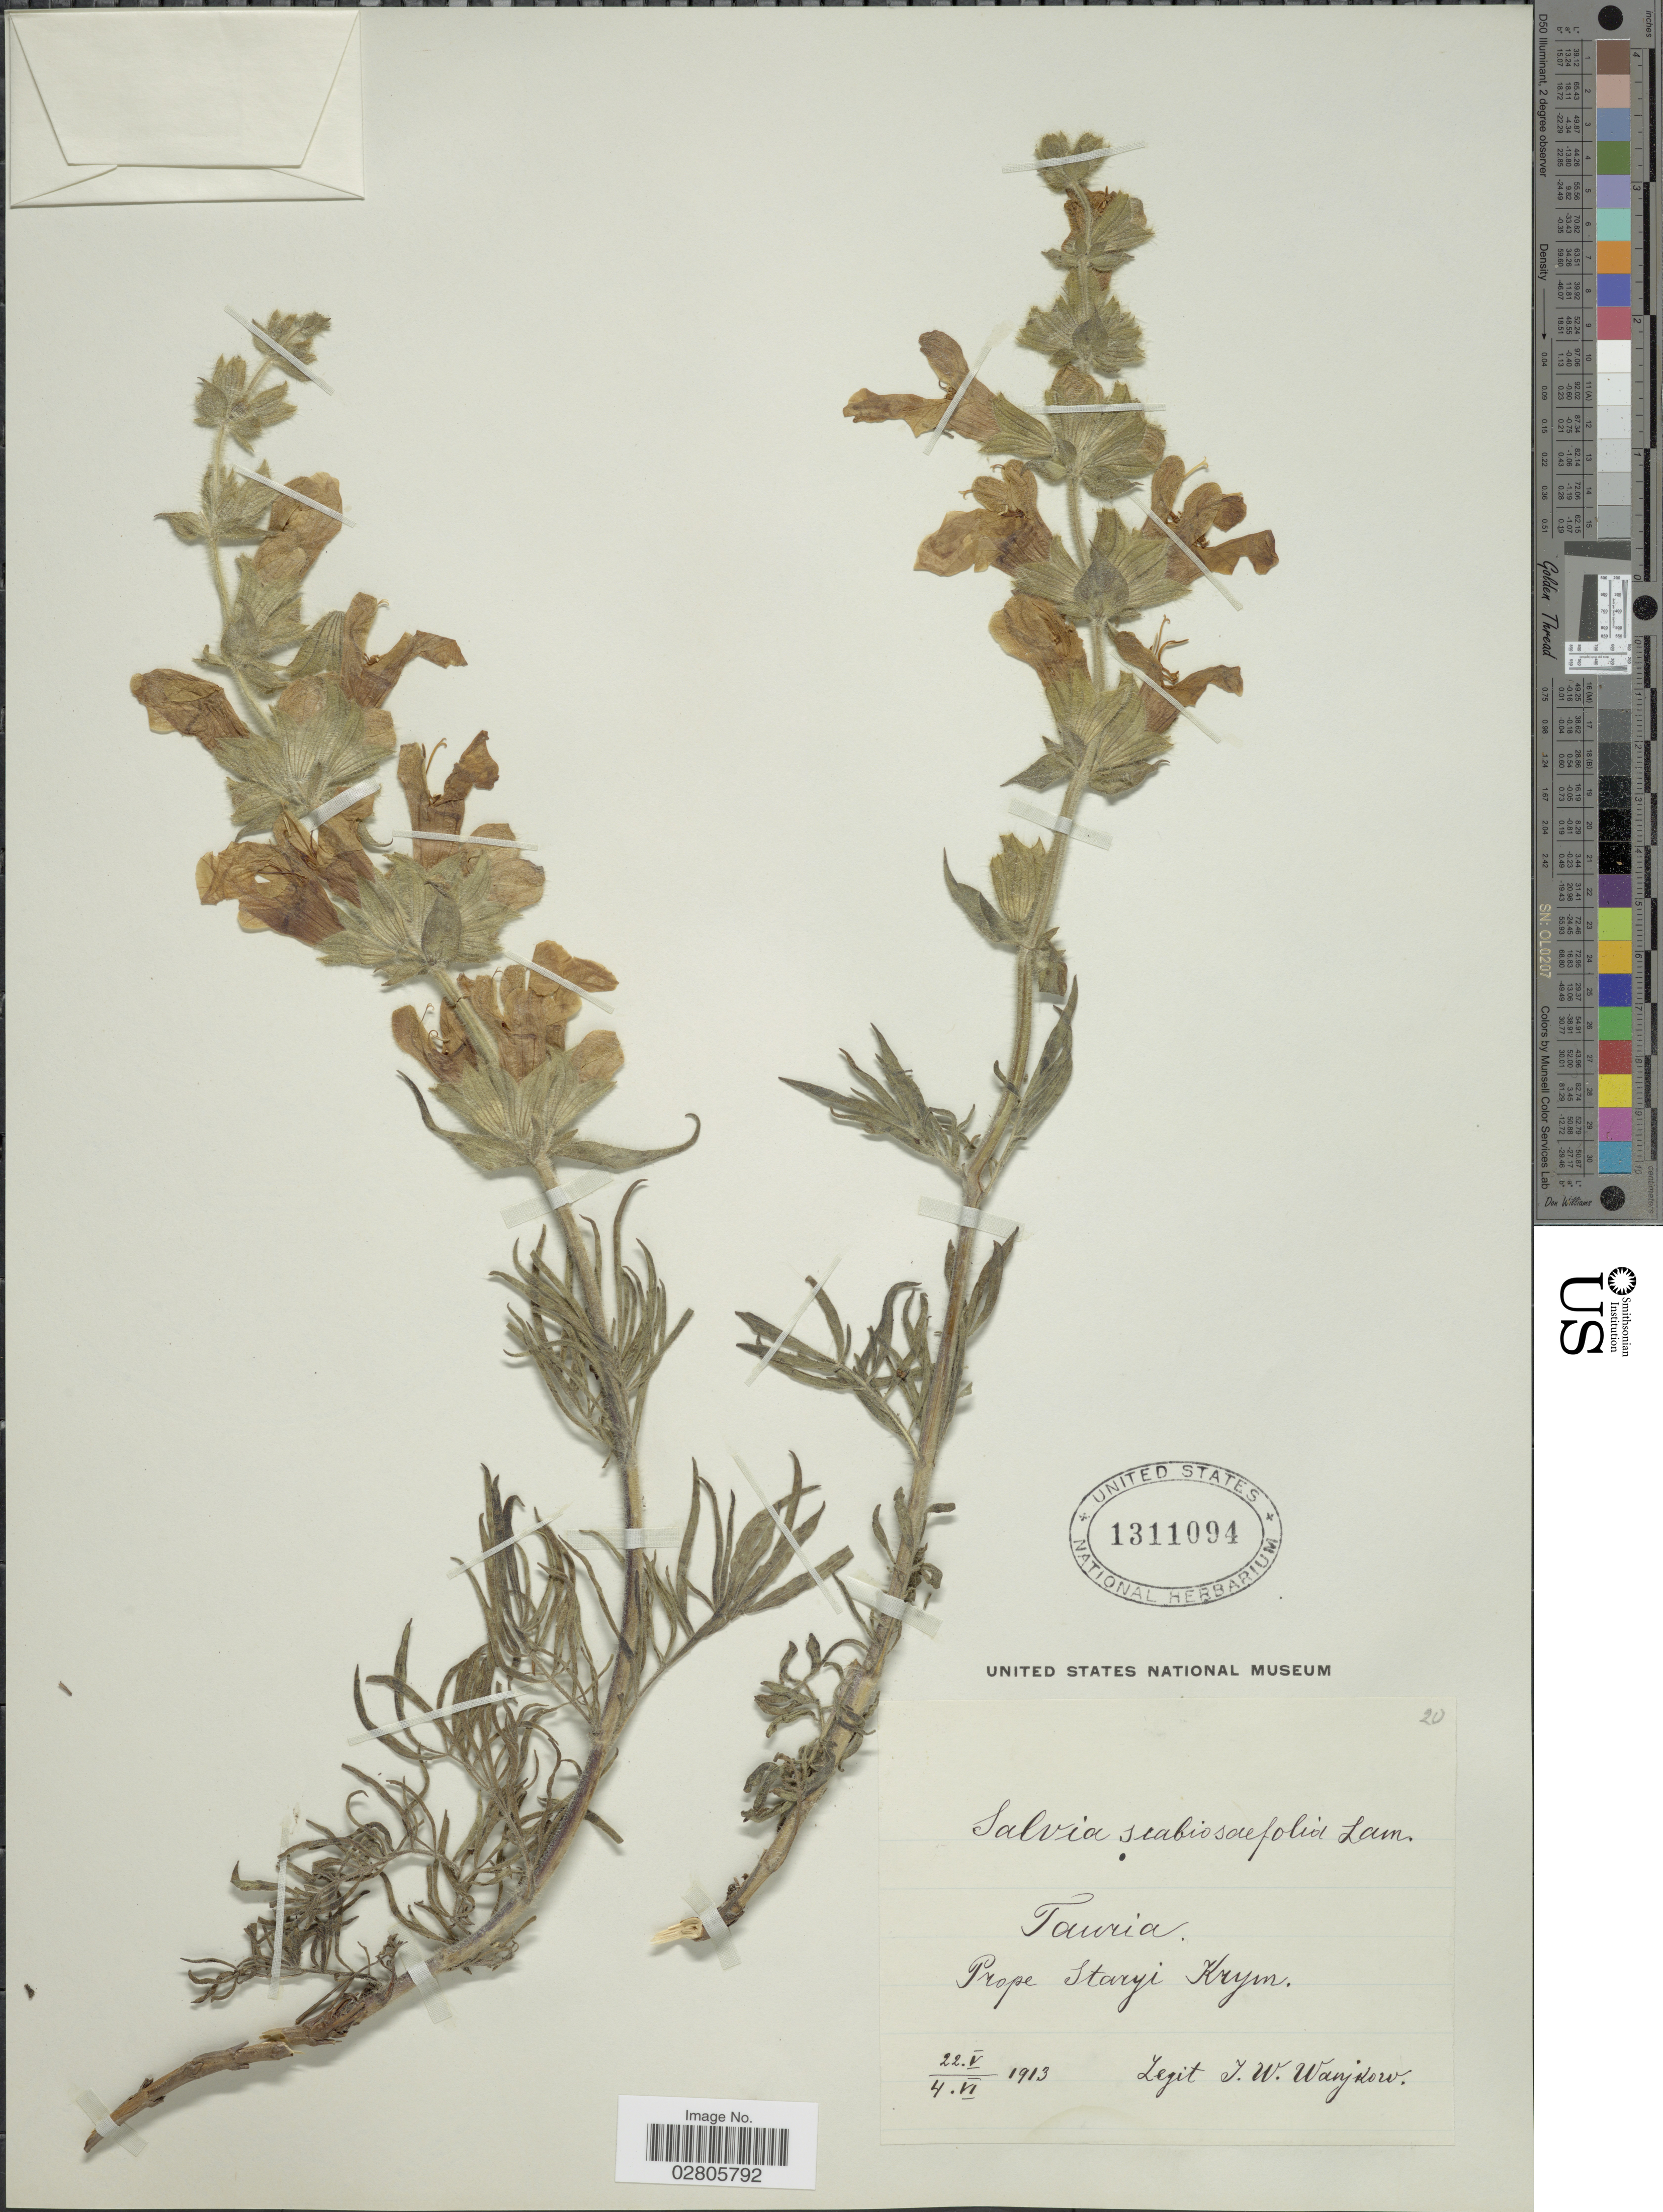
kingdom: Plantae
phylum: Tracheophyta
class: Magnoliopsida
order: Lamiales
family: Lamiaceae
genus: Salvia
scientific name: Salvia scabiosifolia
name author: Lam.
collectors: T. Wanjkow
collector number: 20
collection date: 1913-05-22/1913-06-04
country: Ukraine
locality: Tauria. Prope Staryi Krym.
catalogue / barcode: US 1311094